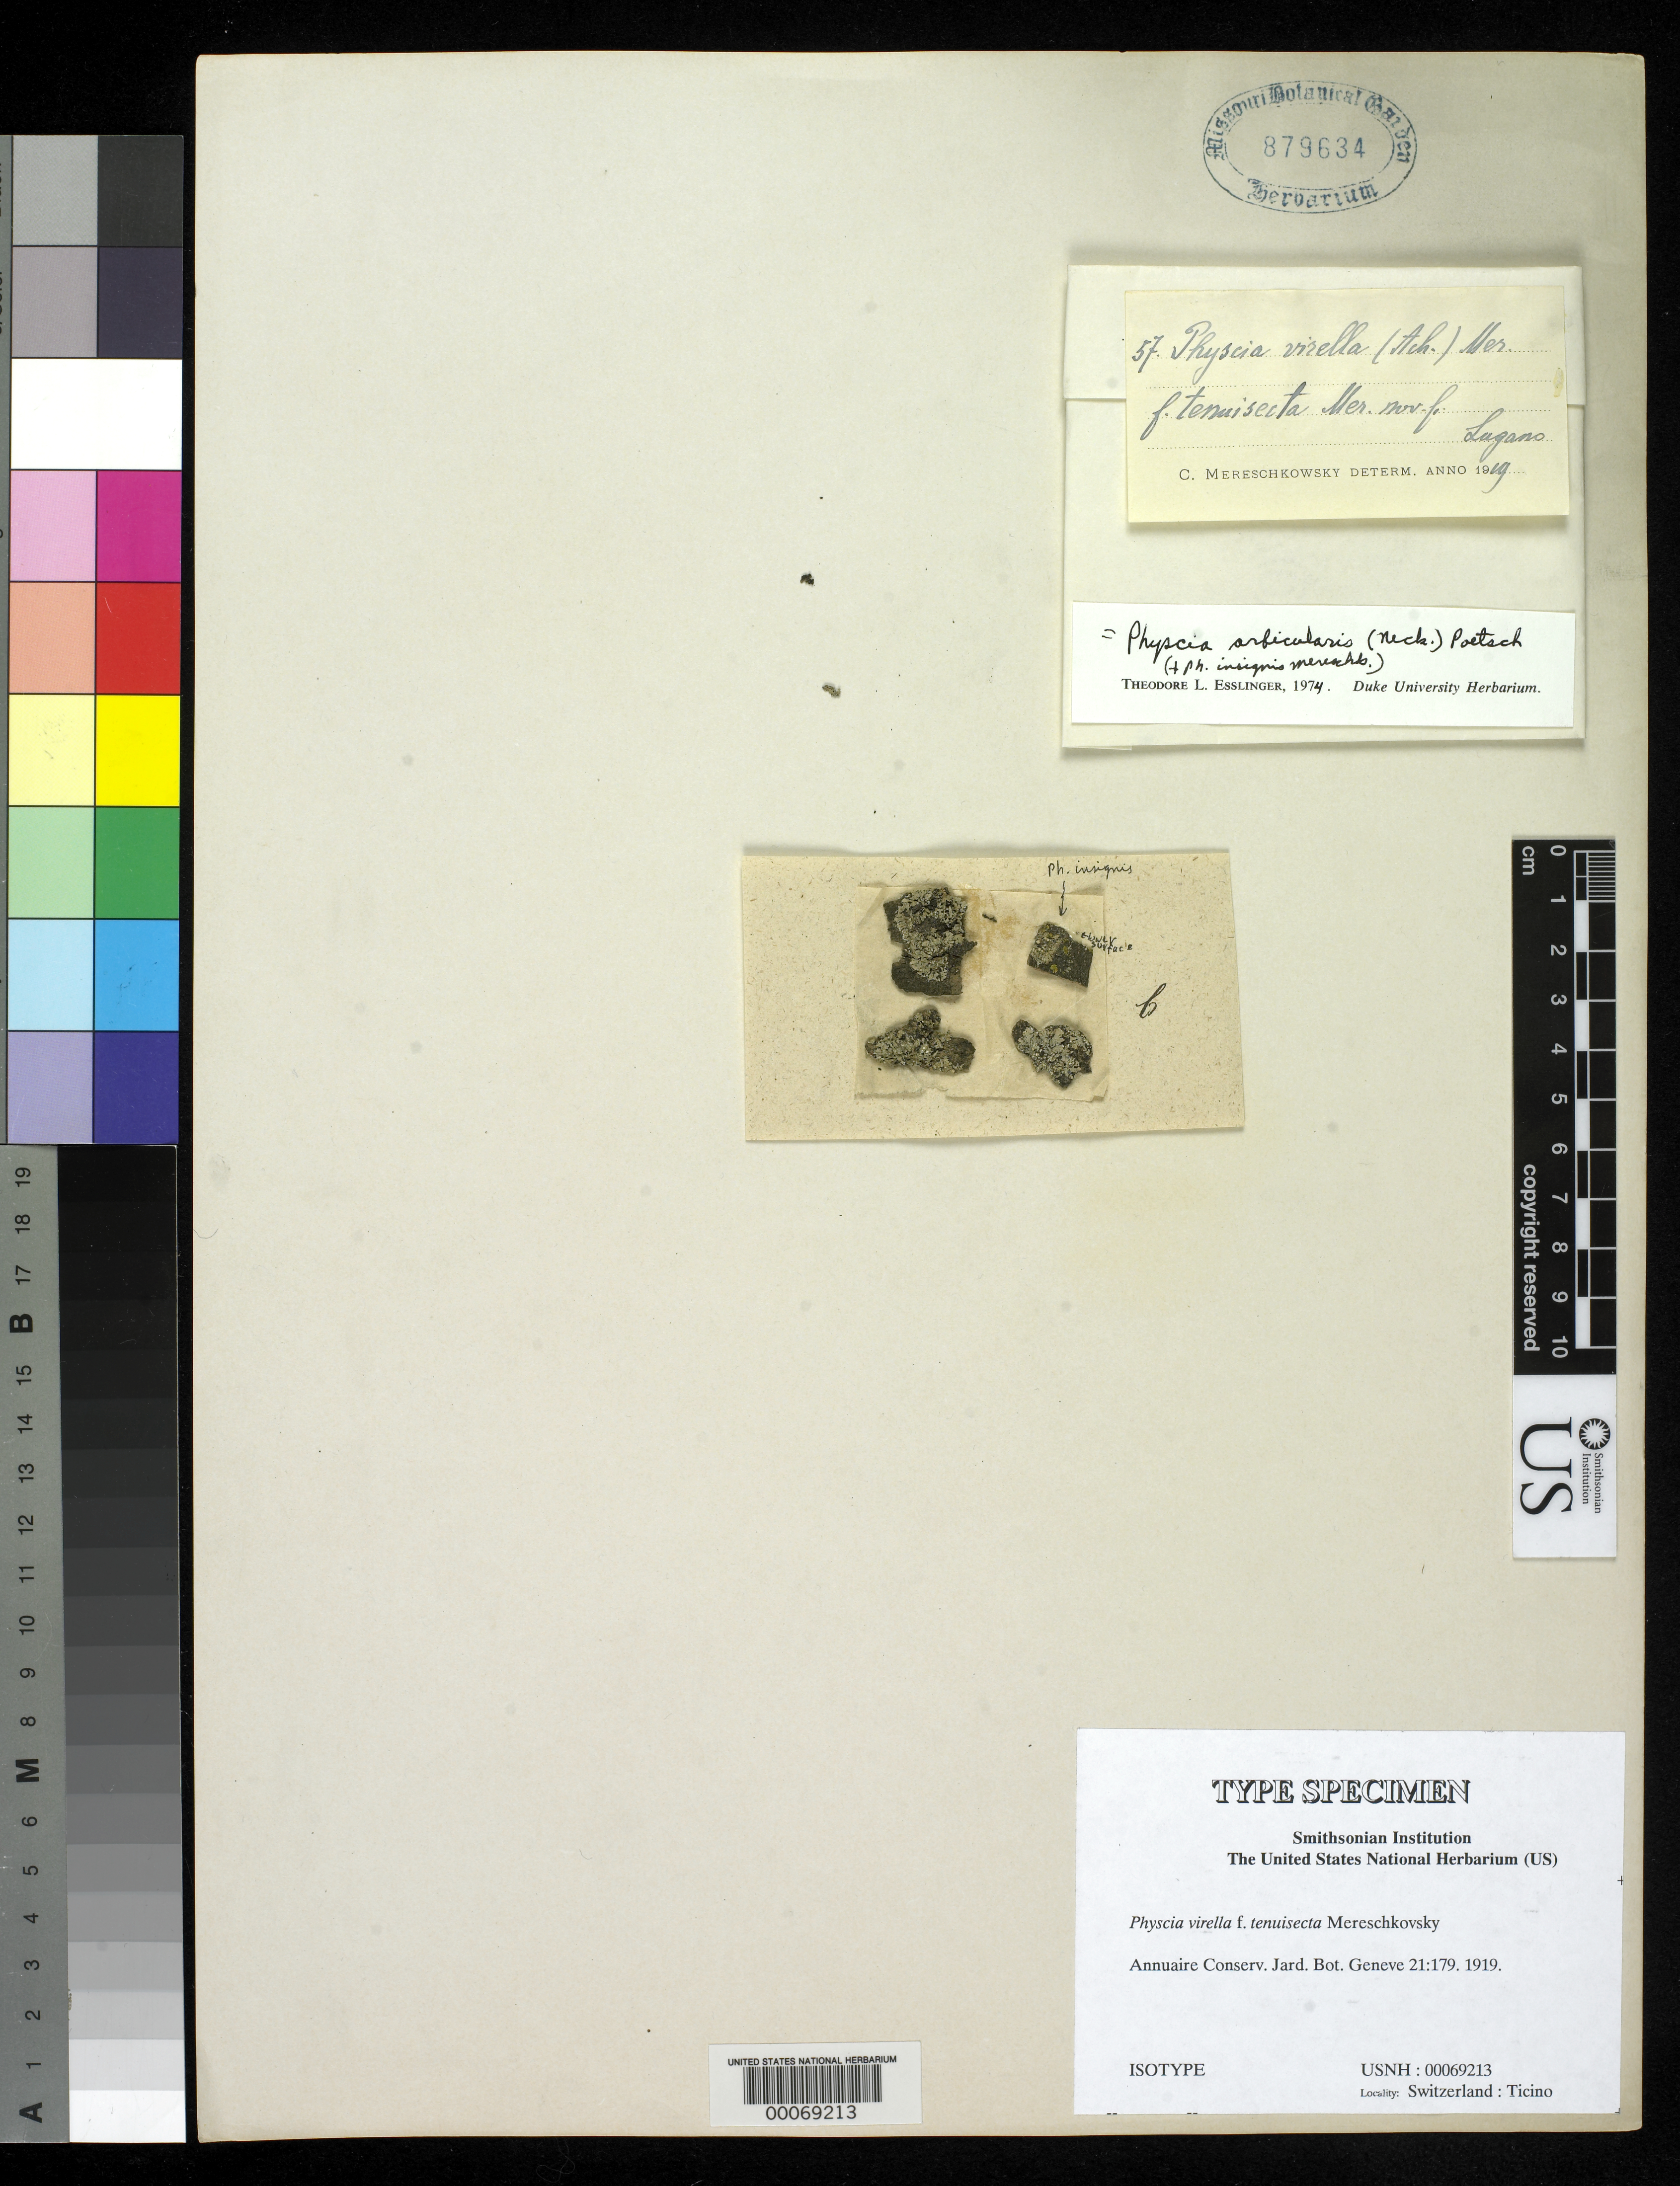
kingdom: Fungi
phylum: Ascomycota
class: Lecanoromycetes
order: Caliciales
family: Physciaceae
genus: Physcia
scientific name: Physcia virella f. tenuisecta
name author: Mereschk.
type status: Isotype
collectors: K. S. Mereschkovsky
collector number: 57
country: Switzerland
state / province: Ticino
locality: Lugano ville. [City of Lugano.]